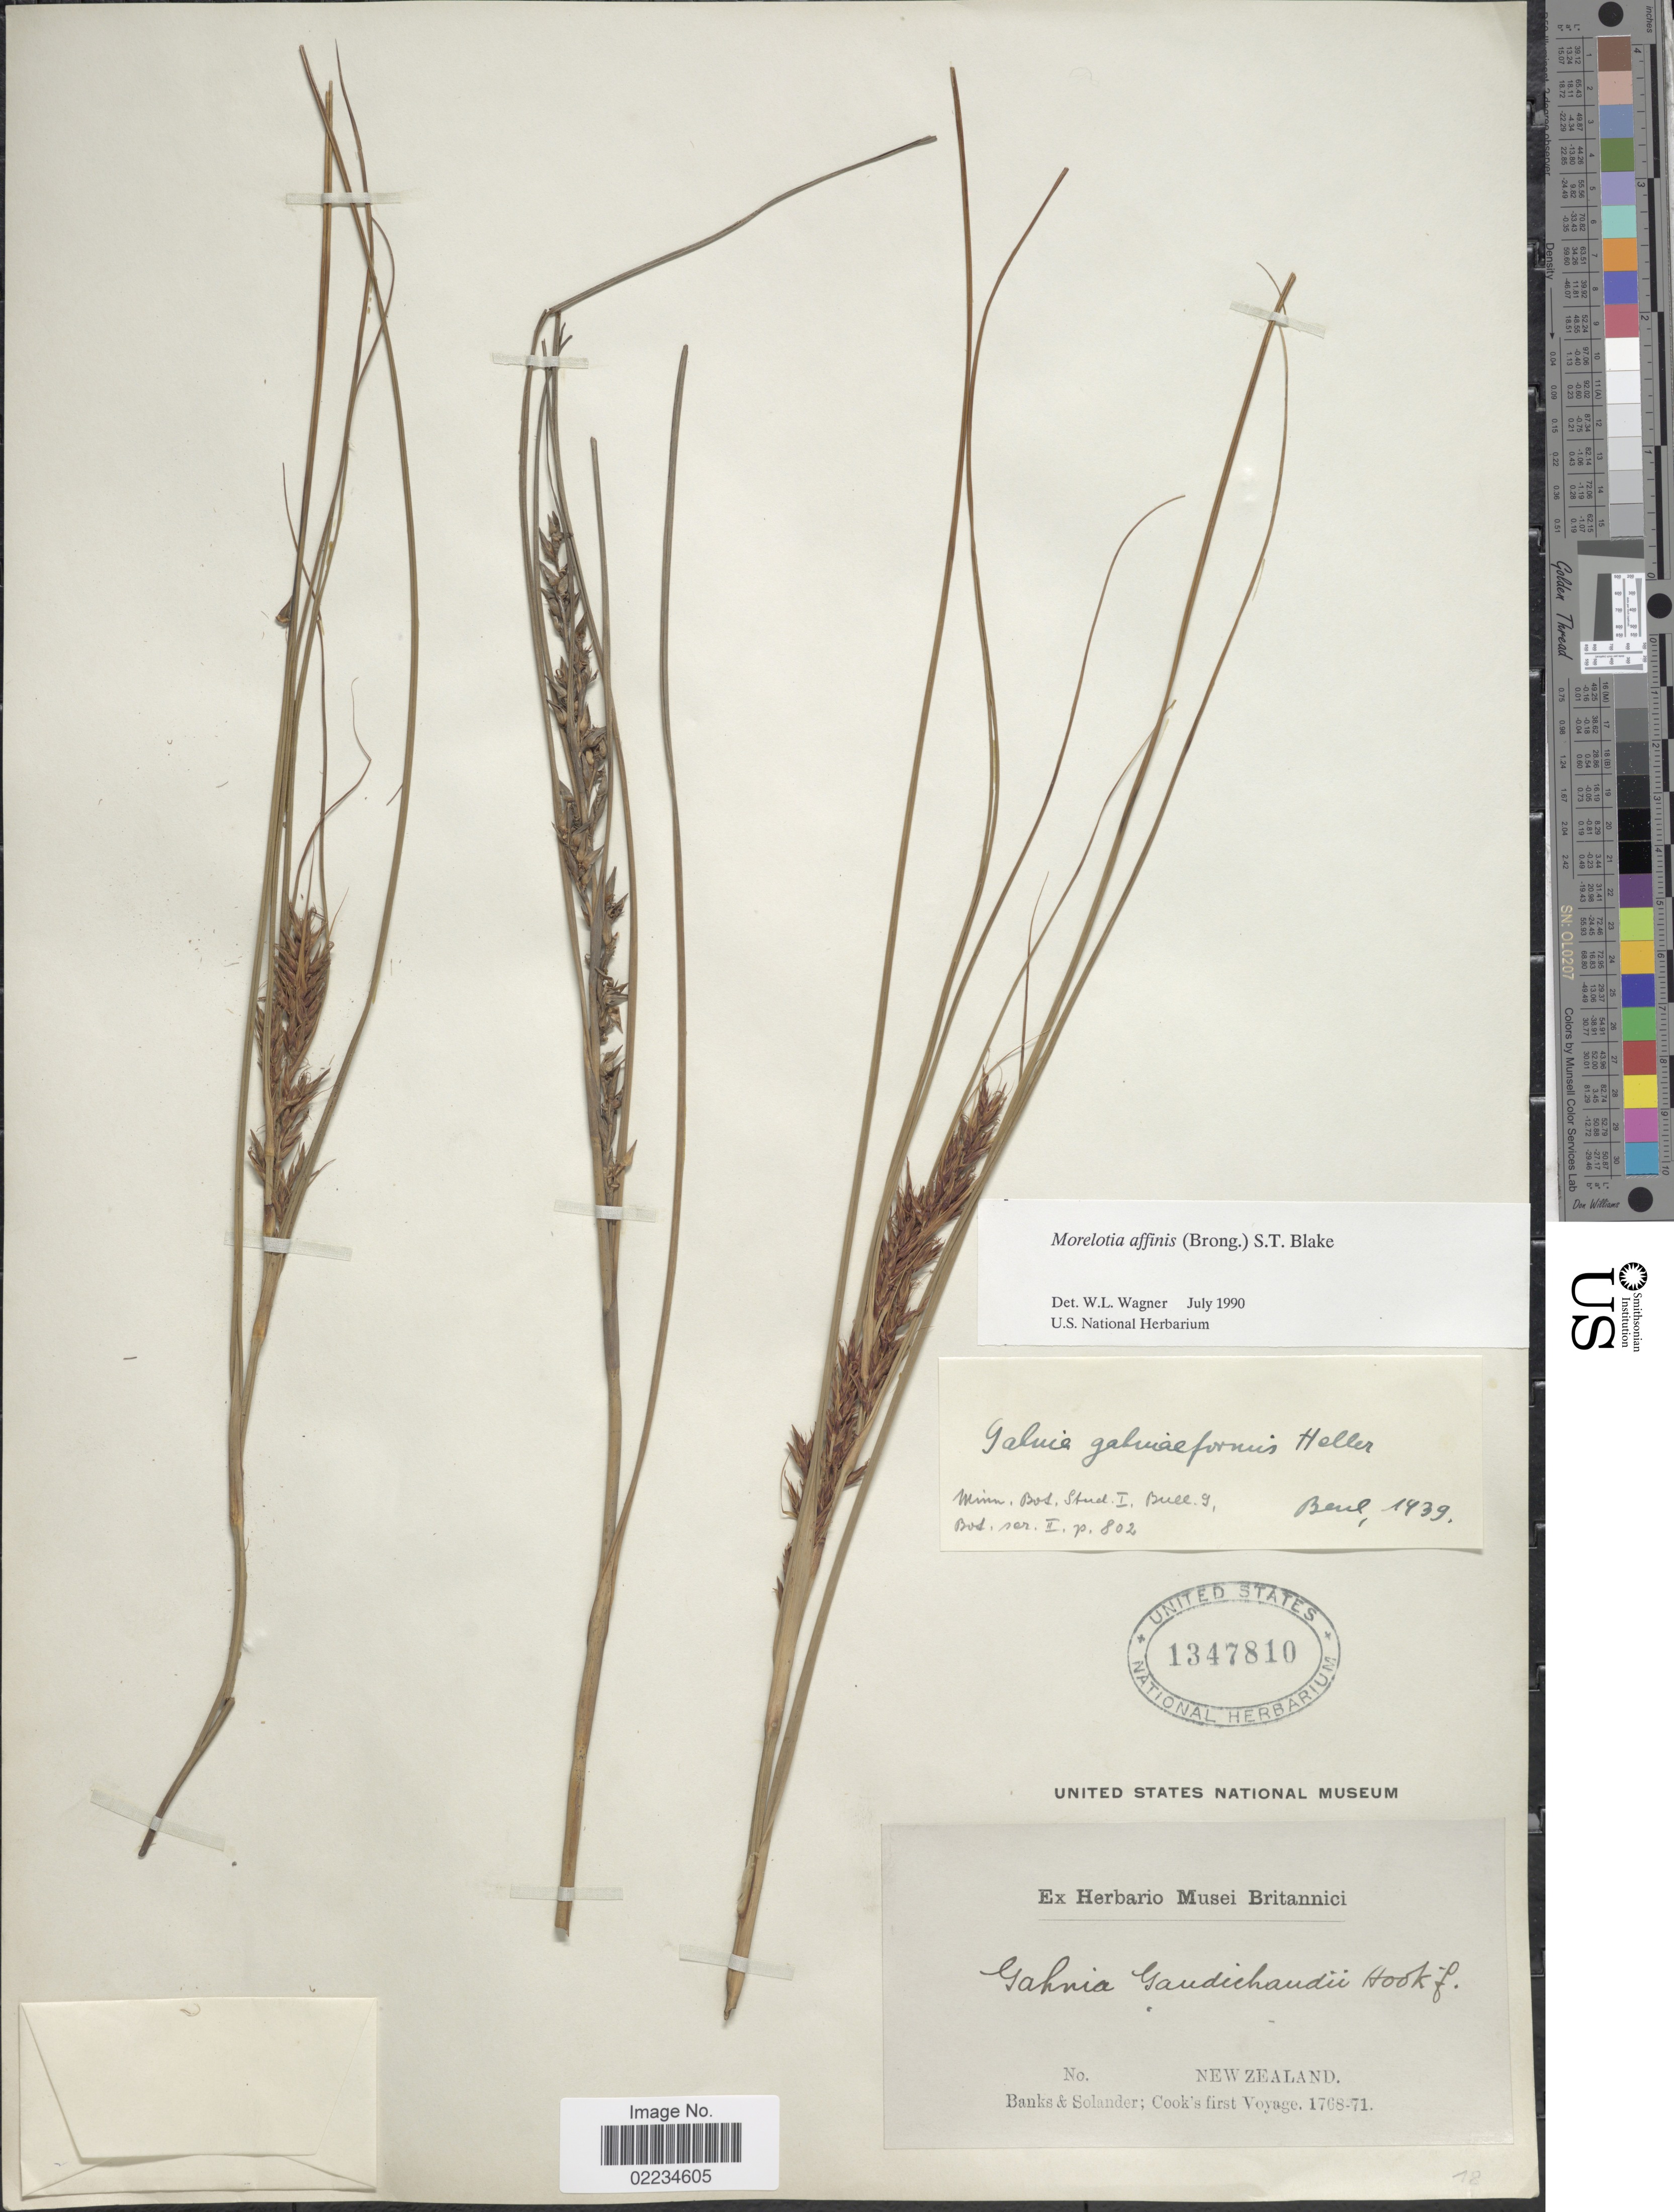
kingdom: Plantae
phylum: Tracheophyta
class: Liliopsida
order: Poales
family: Cyperaceae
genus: Morelotia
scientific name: Morelotia affinis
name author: (Brongn.) S.T. Blake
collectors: -- Banks & -- Solander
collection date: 1768/1771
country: New Zealand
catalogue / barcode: US 1347810